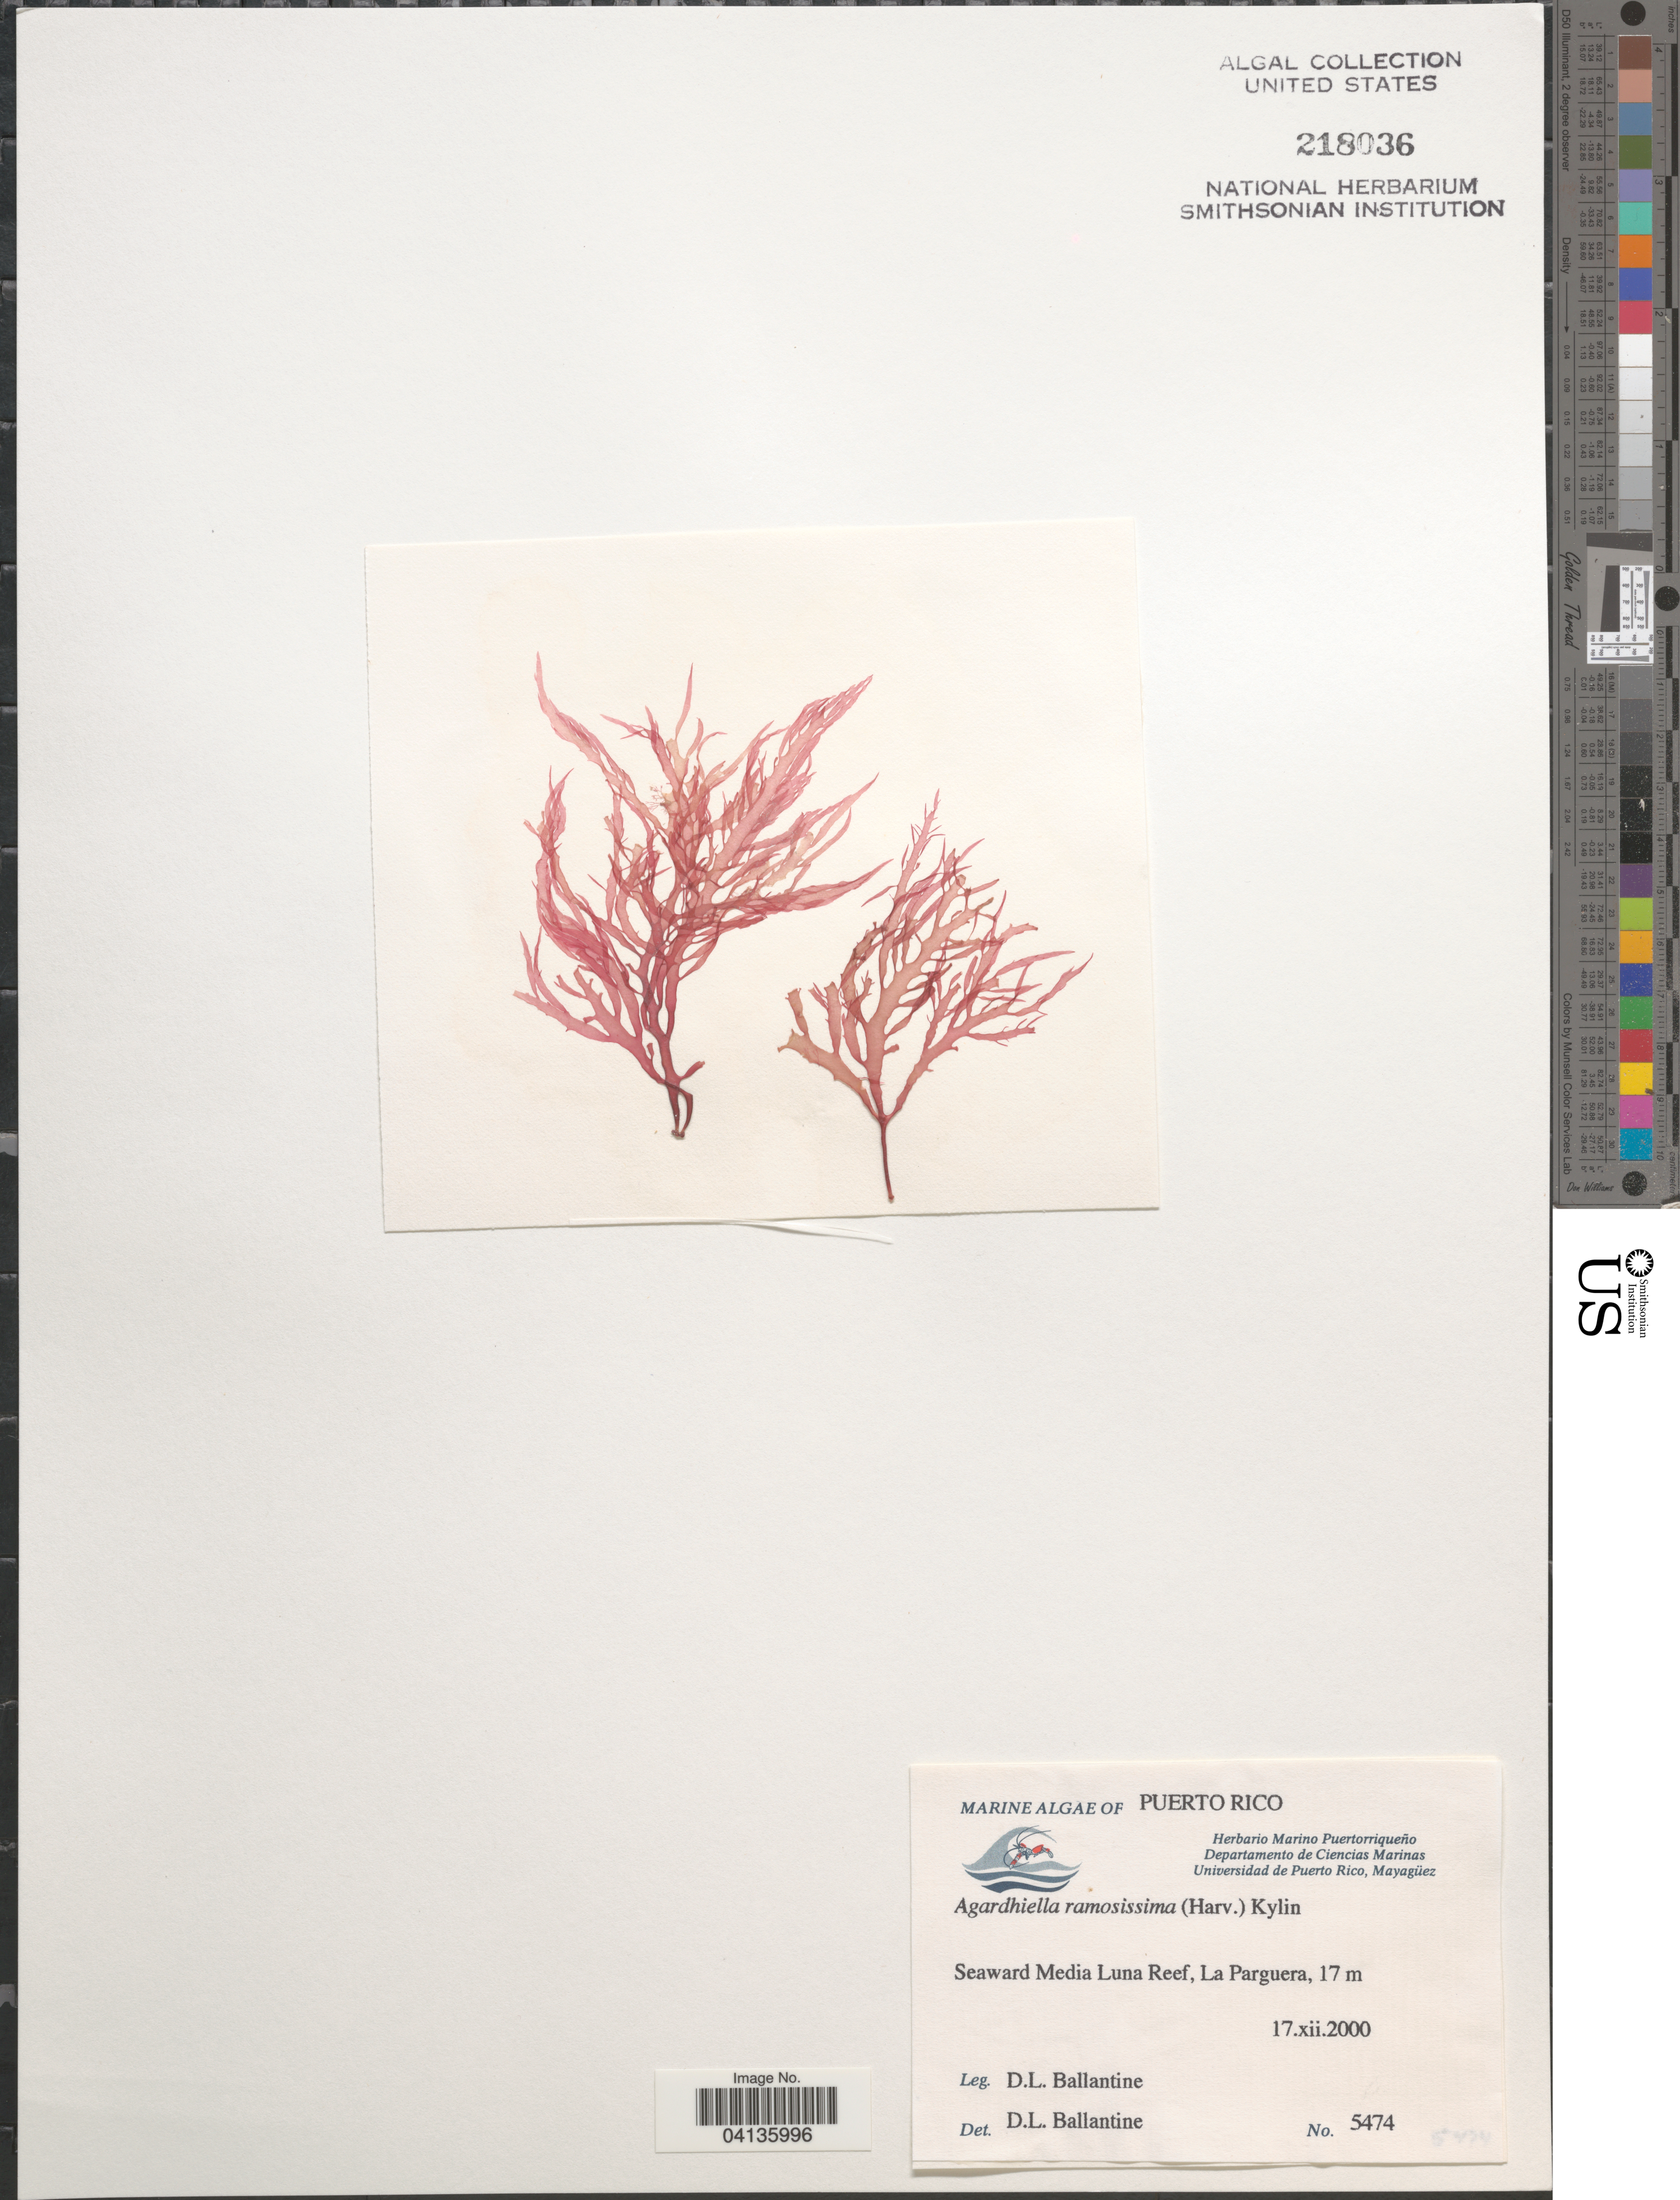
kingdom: Plantae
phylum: Rhodophyta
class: Florideophyceae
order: Gigartinales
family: Solieriaceae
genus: Agardhiella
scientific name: Agardhiella ramosissima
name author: (Harv.) Kylin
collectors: D.L. Ballantine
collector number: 5474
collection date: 2000-12-17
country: Puerto Rico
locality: Seaward Media Luna Reed, La Parguera.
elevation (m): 17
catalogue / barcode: US 218036